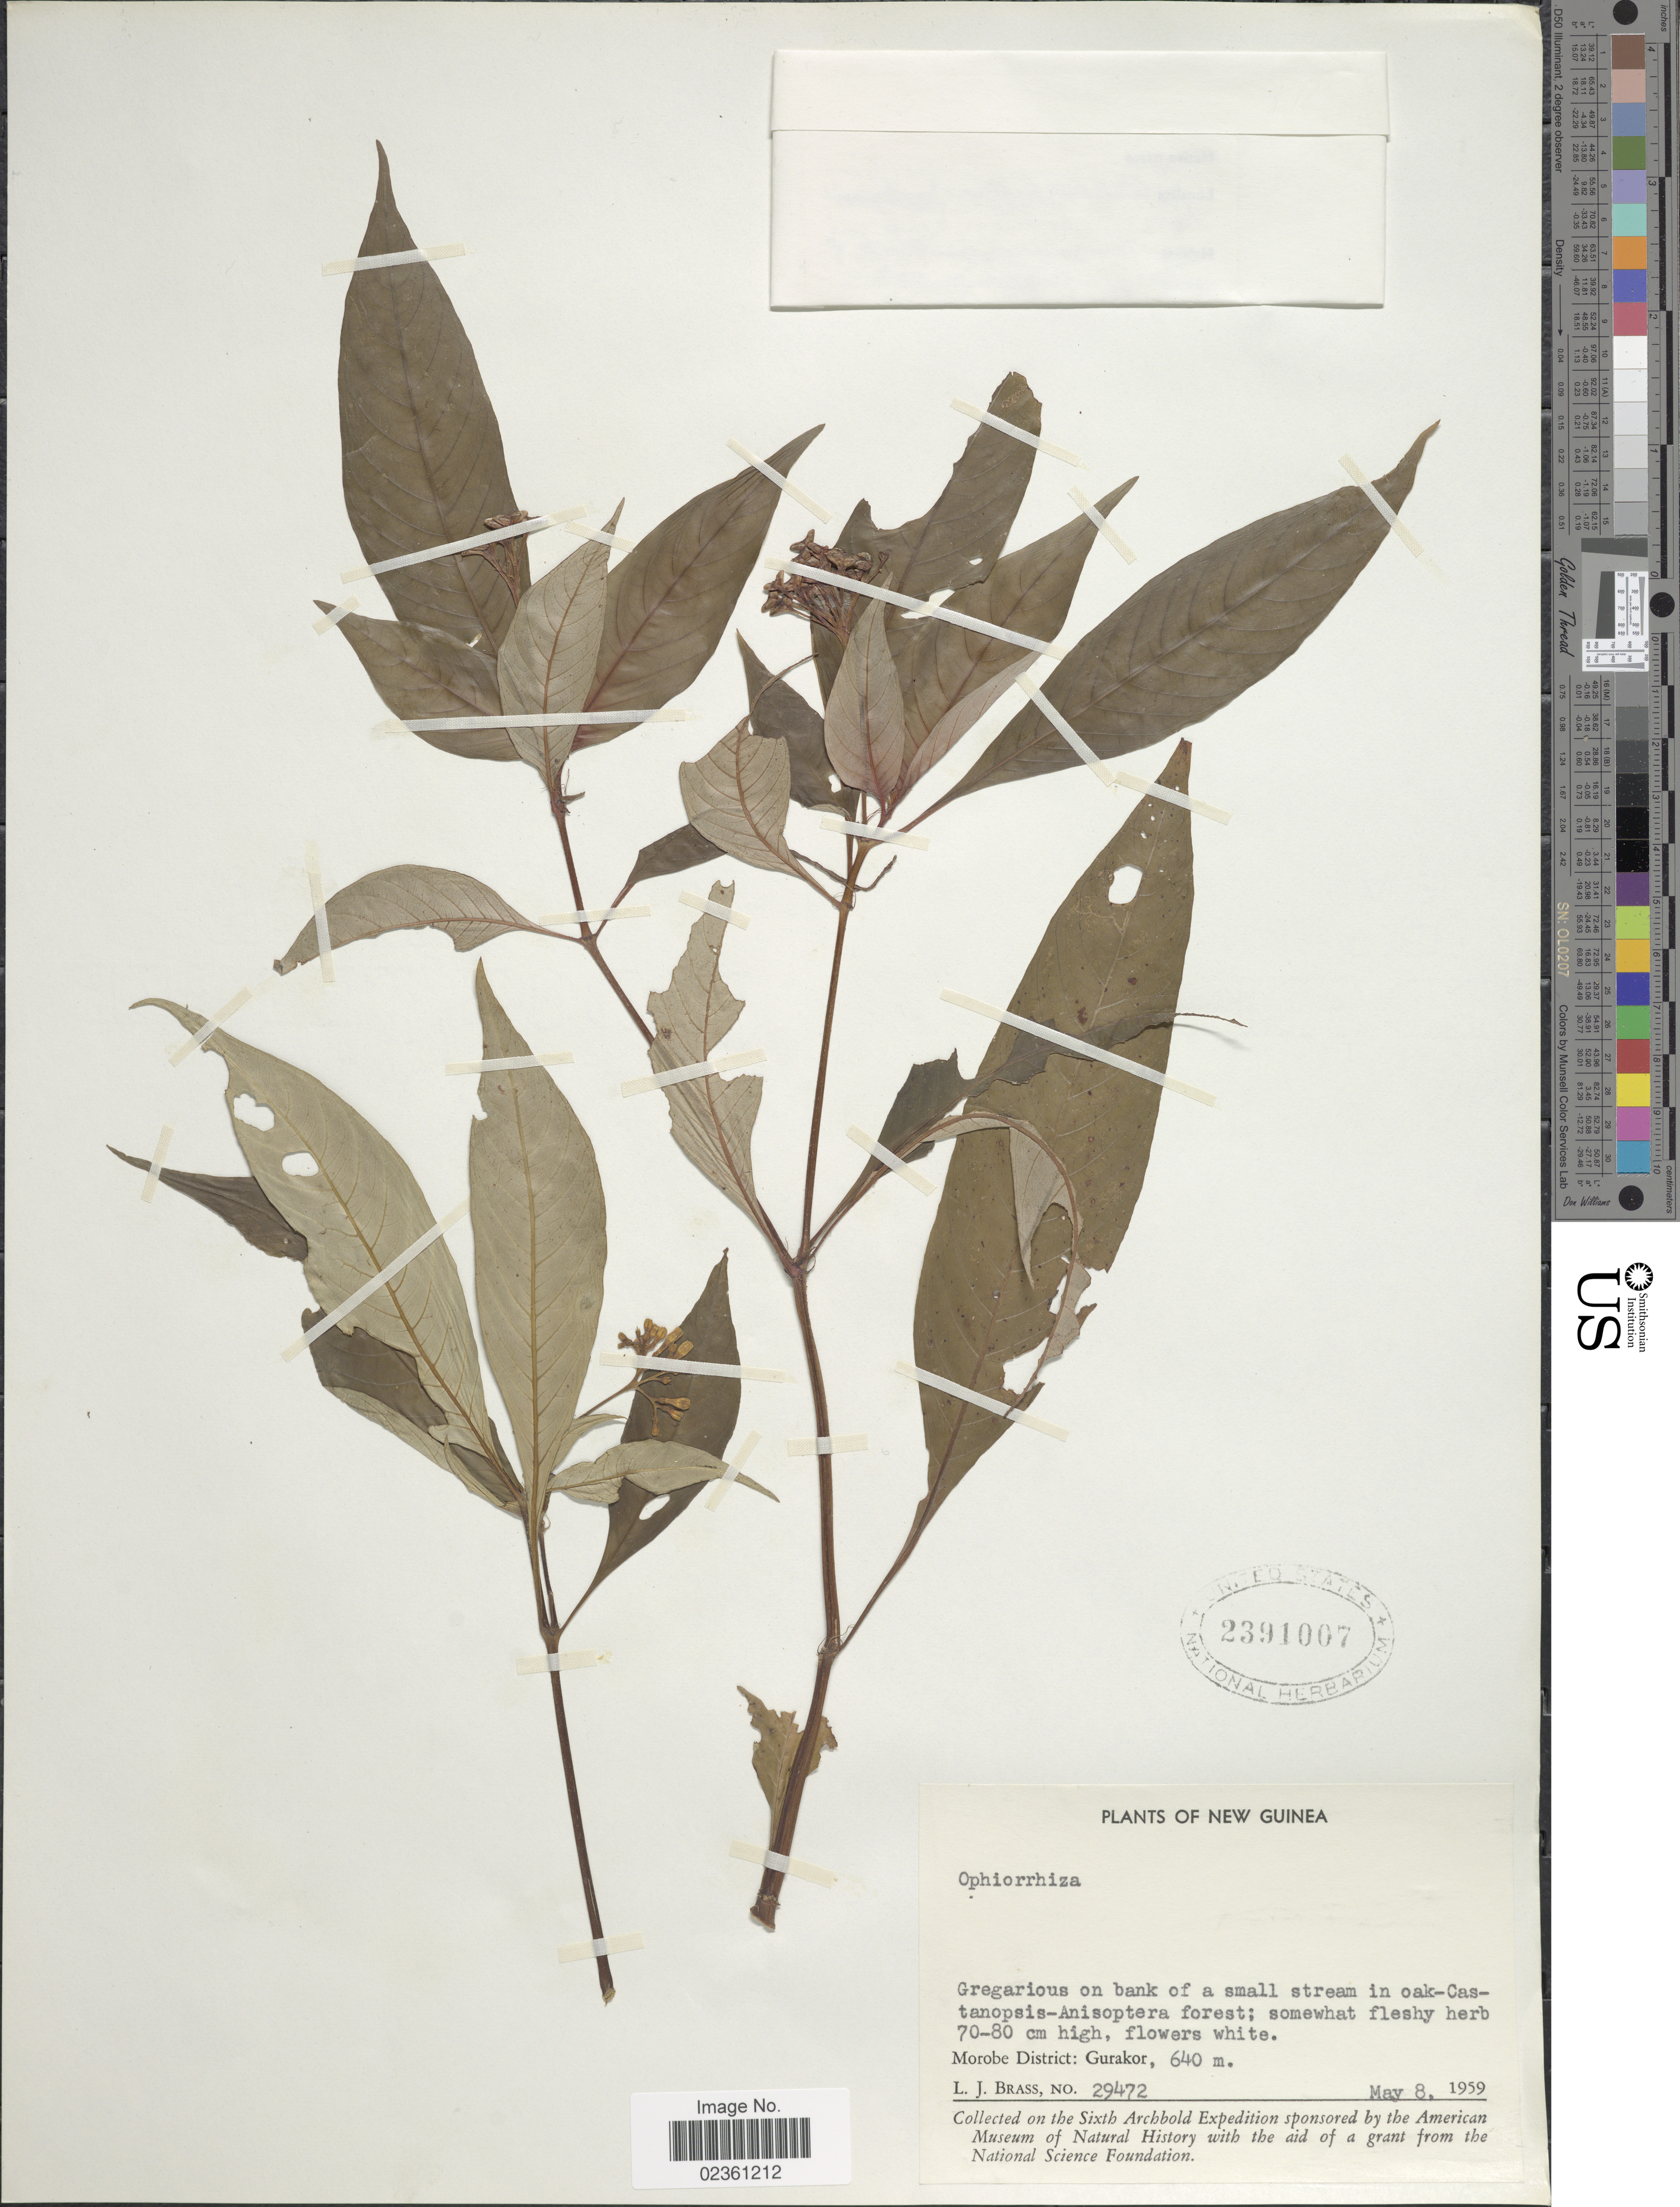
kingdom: Plantae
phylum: Tracheophyta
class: Magnoliopsida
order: Gentianales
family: Rubiaceae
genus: Ophiorrhiza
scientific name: Ophiorrhiza sp.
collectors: L. J. Brass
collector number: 29472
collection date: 1959-05-08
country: Papua New Guinea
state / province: Morobe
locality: New Guinea, Gregarous on bank of a small stream in oak-Castanopsis-Anisoptera forest, Morobe District: Gurakor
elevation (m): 640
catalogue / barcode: US 2391007